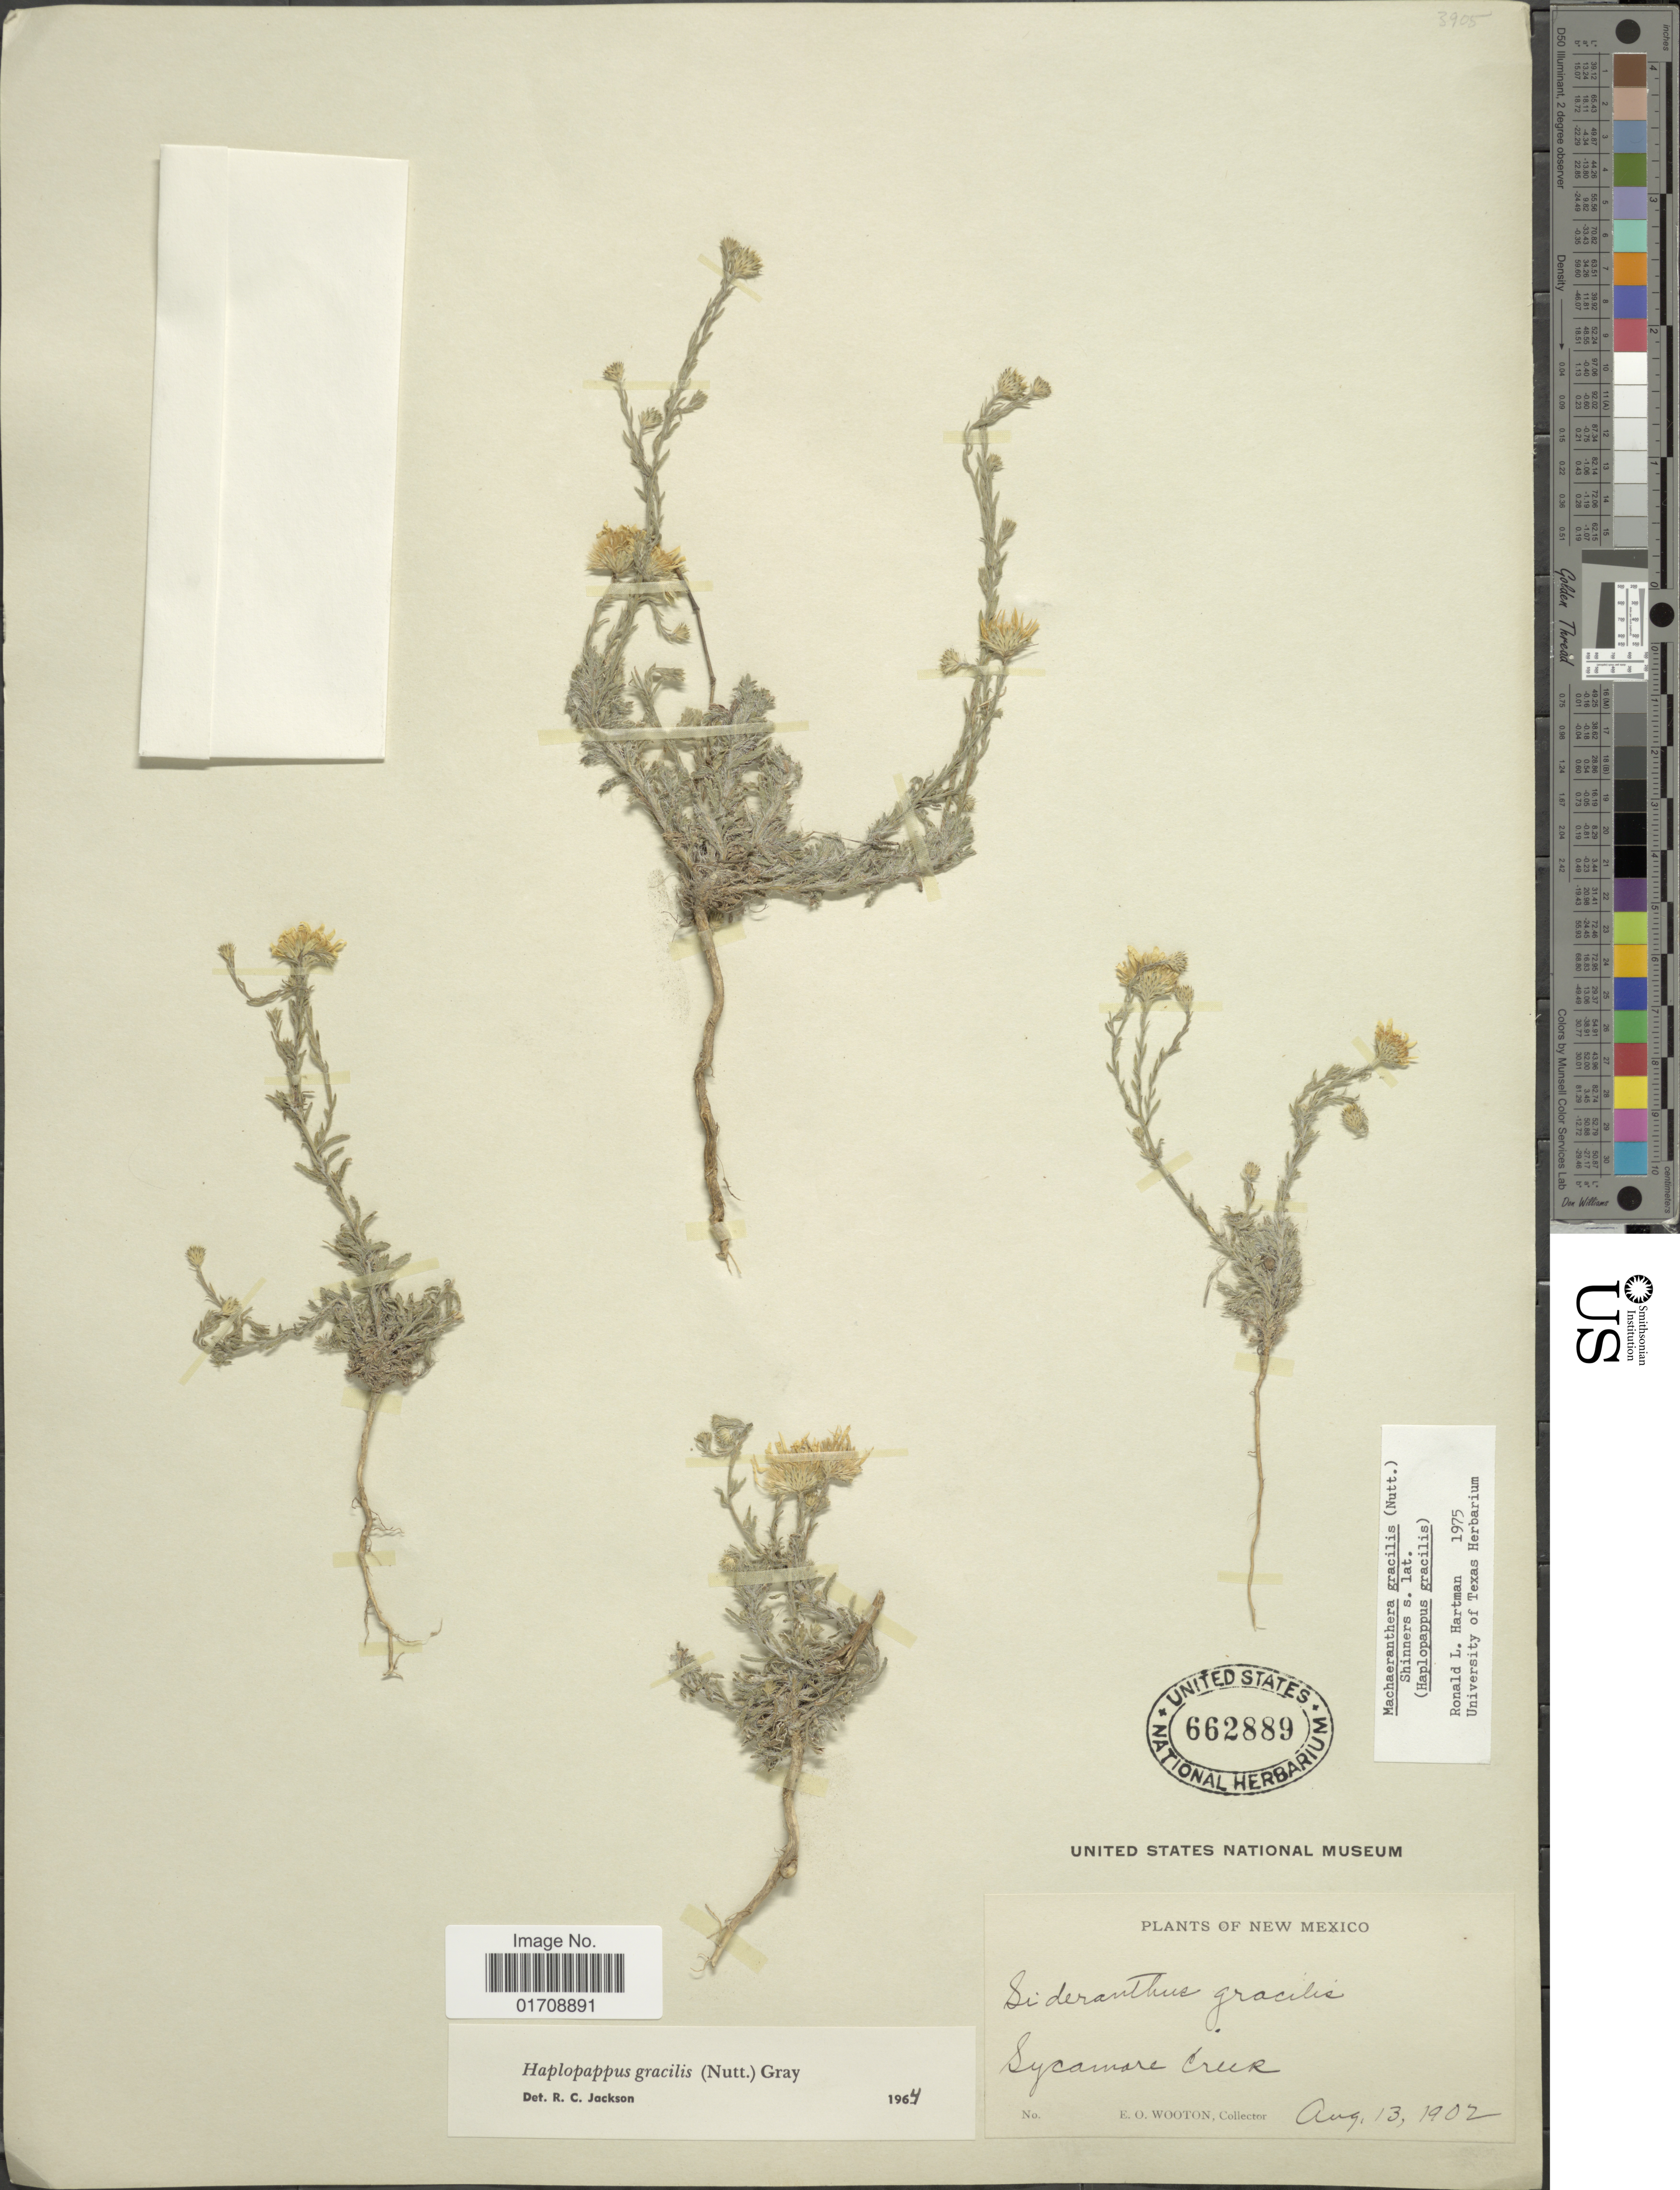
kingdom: Plantae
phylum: Tracheophyta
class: Magnoliopsida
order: Asterales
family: Asteraceae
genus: Machaeranthera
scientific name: Machaeranthera gracilis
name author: (Nutt.) Shinners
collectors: E. O. Wooton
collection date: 1902-08-13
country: United States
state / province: New Mexico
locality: Sycamare Creek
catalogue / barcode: US 662889